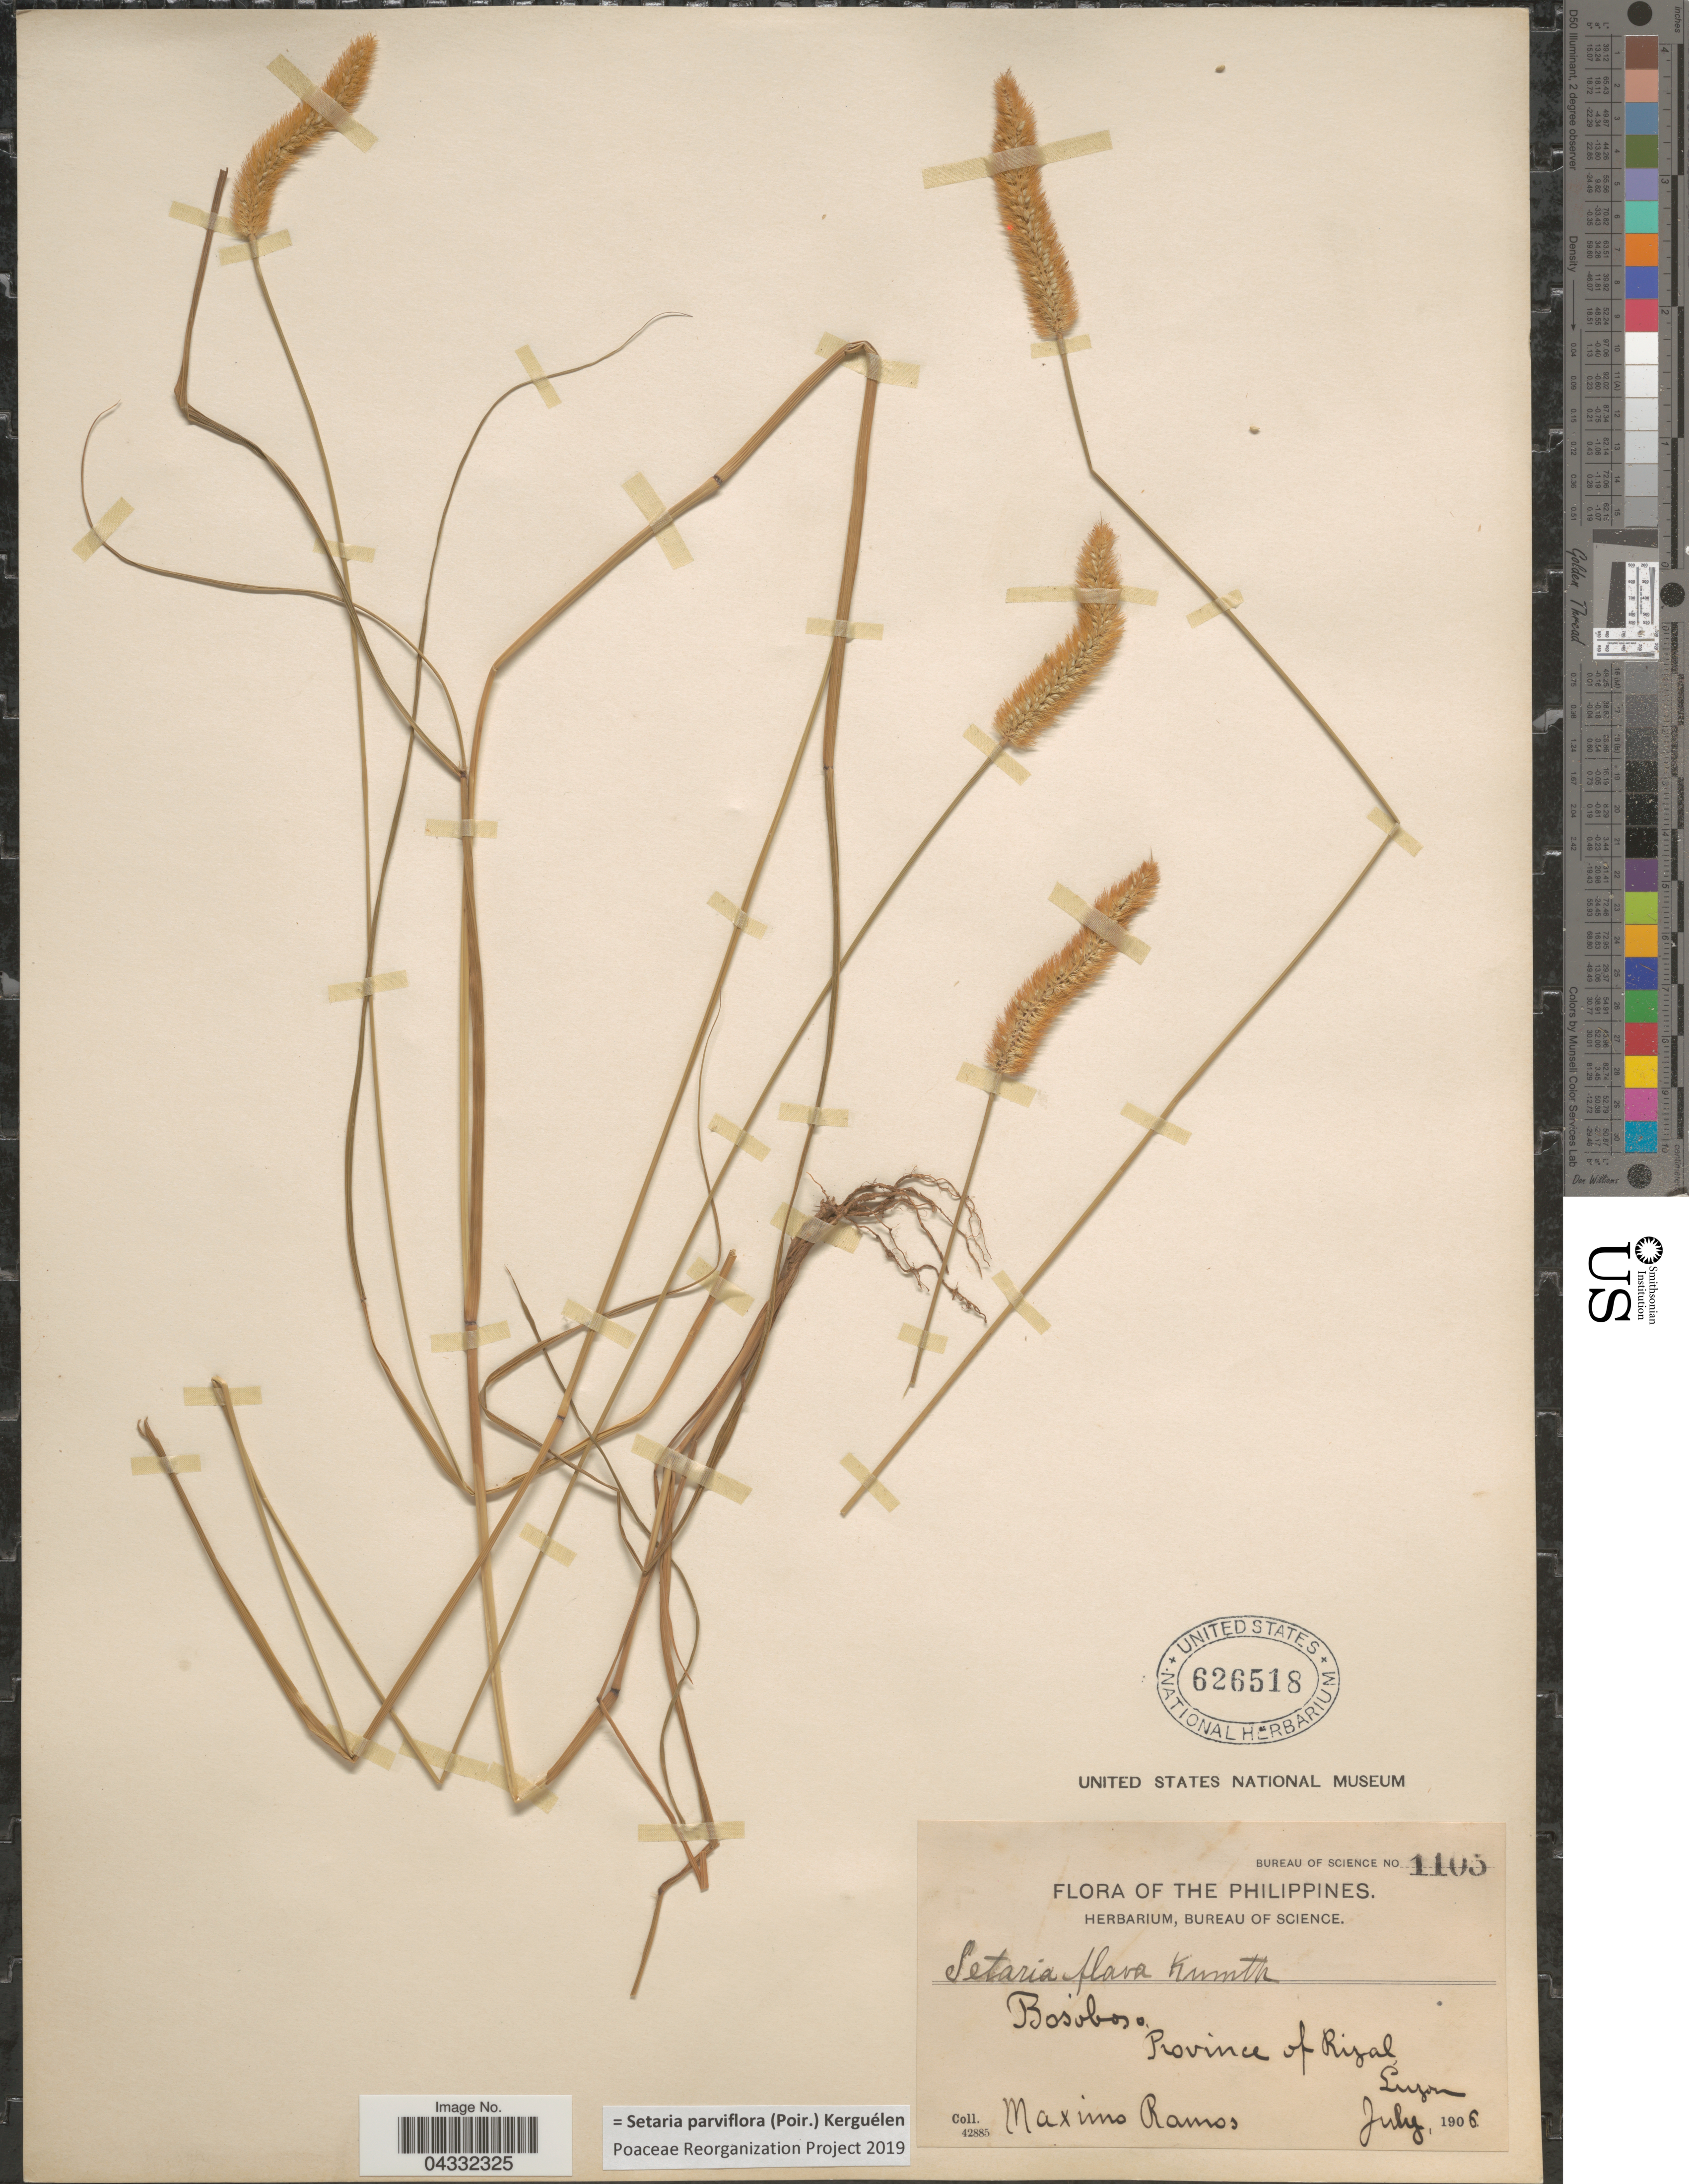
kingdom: Plantae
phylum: Tracheophyta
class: Liliopsida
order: Poales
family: Poaceae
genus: Setaria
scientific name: Setaria parviflora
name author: (Poir.) Kerguélen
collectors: M. Ramos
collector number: Bureau of Science 1105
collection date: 1906-07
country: Philippines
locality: Bosoboso, Province of Rizal, Luzon.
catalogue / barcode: US 626518